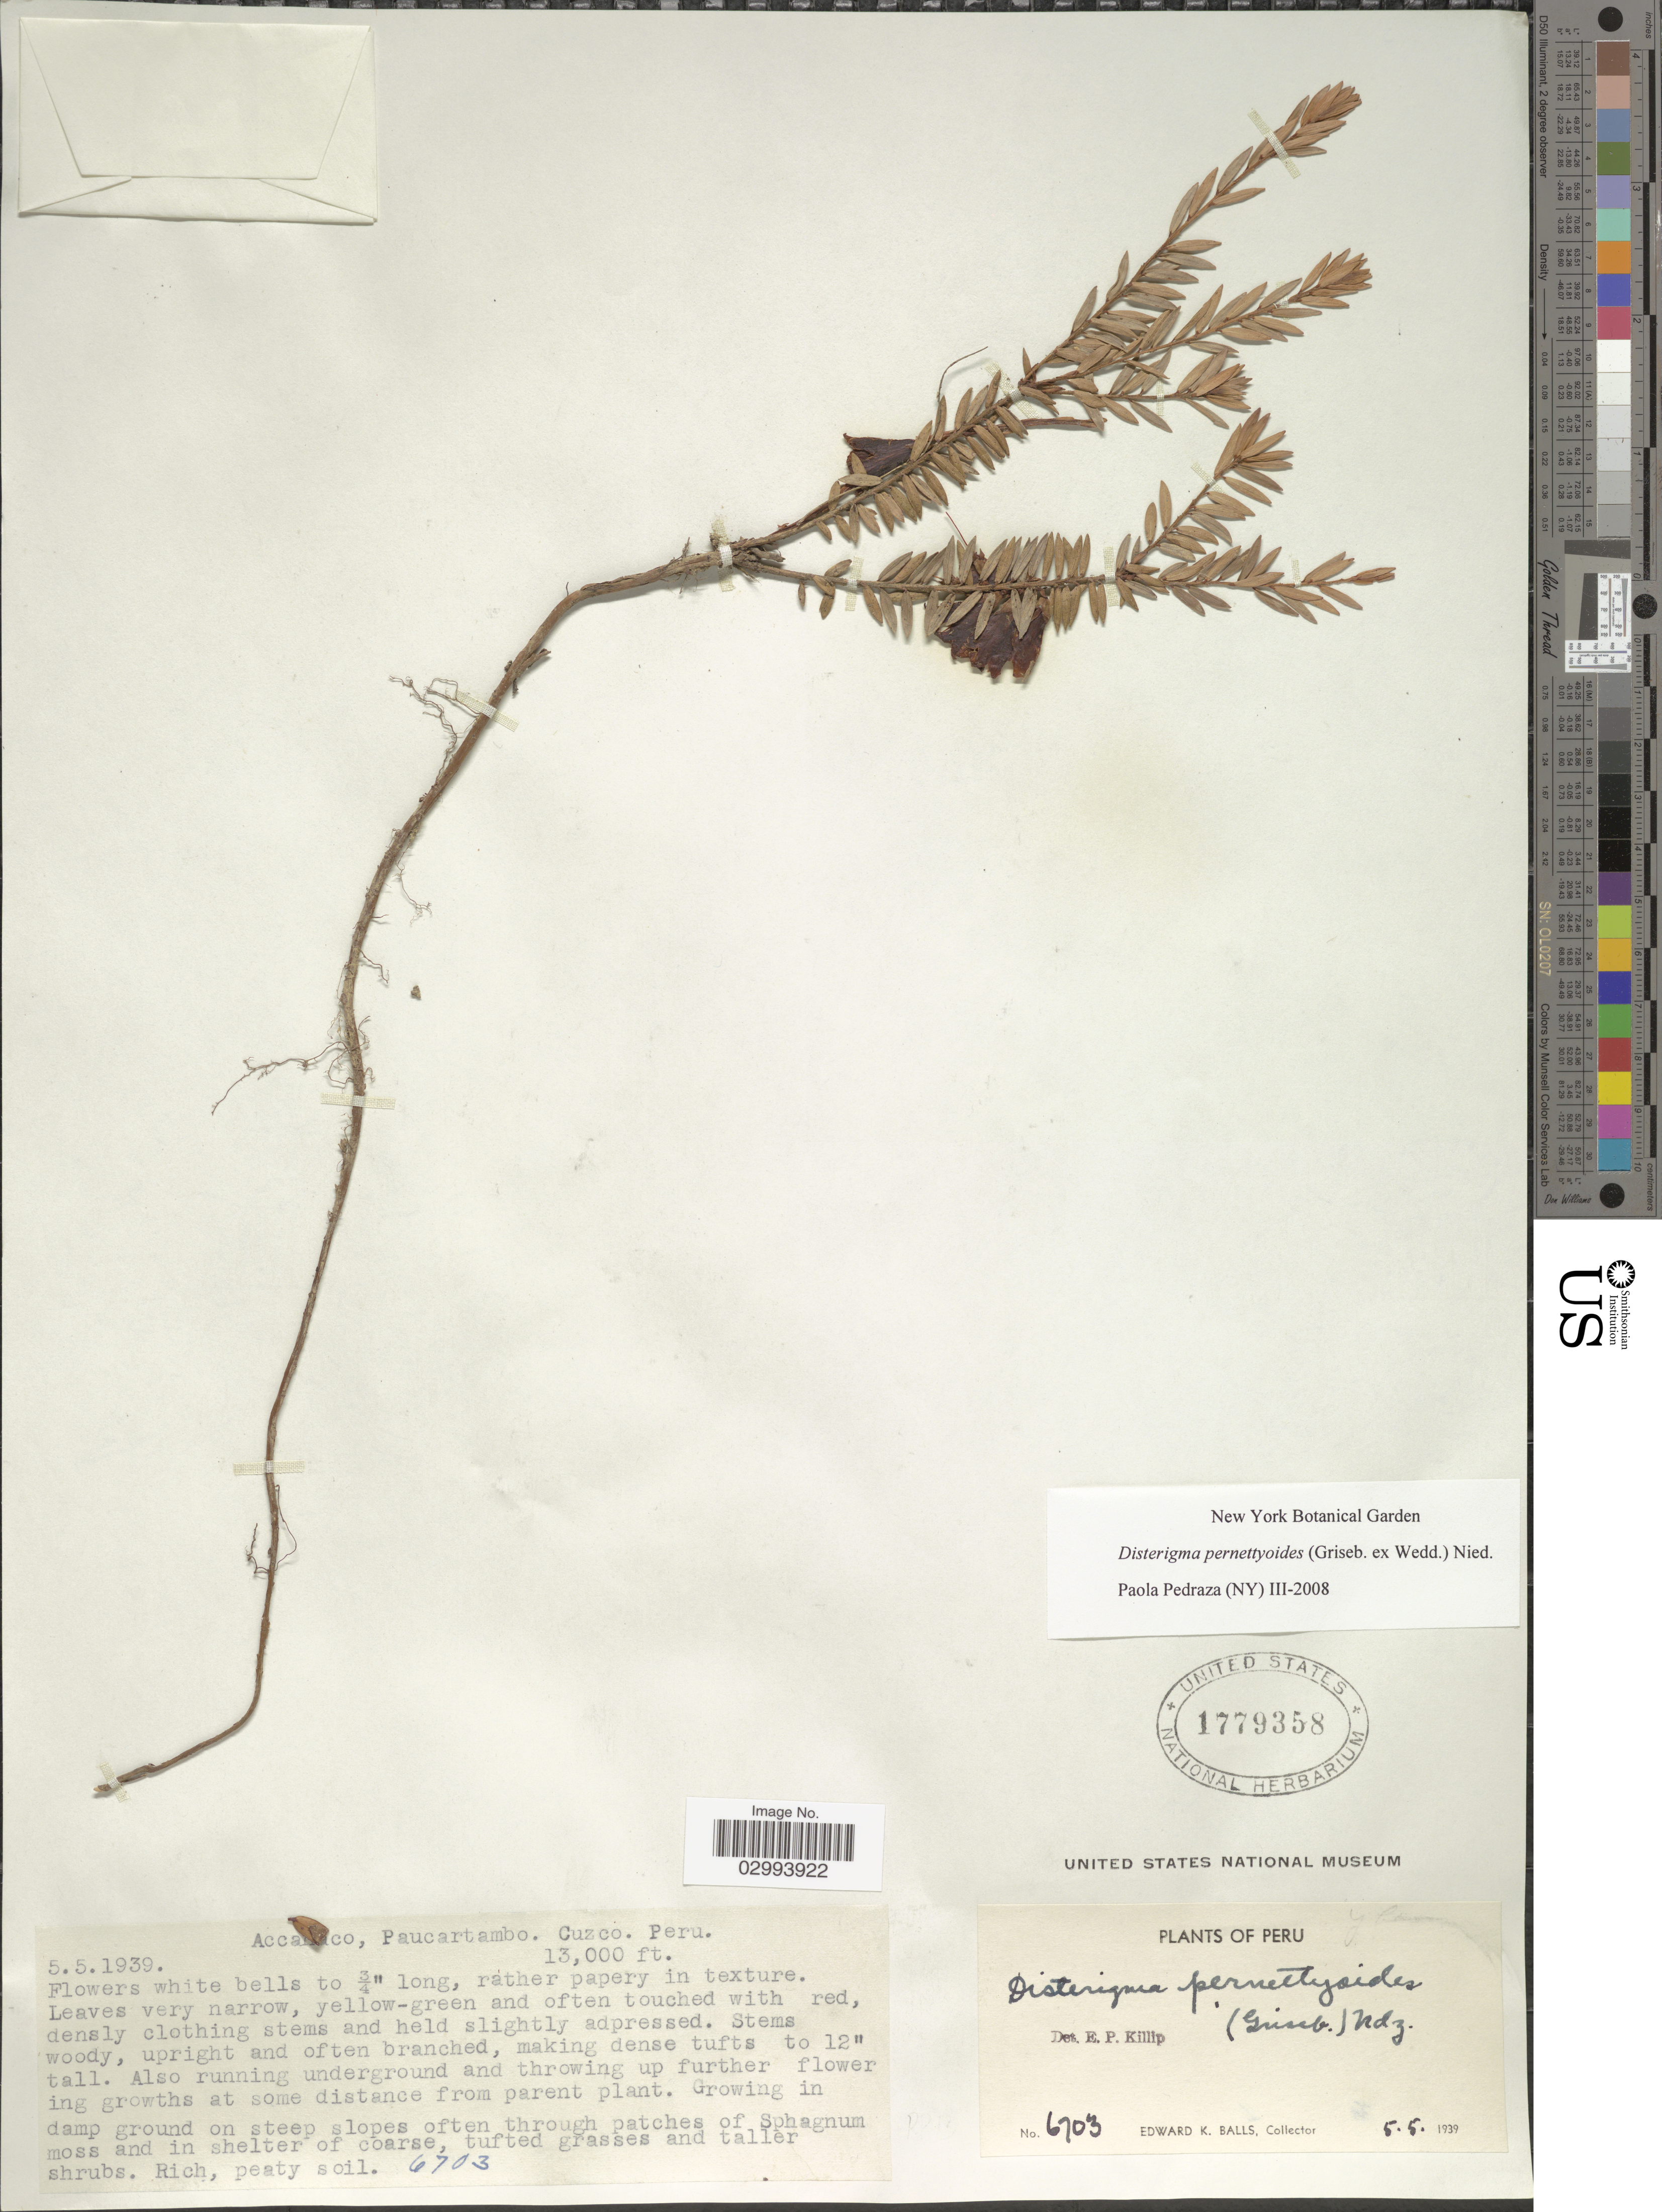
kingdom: Plantae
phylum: Tracheophyta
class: Magnoliopsida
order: Ericales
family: Ericaceae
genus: Disterigma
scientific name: Disterigma pernettyoides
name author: (Griseb.) Nied.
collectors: E. K. Balls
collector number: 6703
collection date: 1939-05-05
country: Peru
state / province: Cusco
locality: Accanaco, Paucartambo, Cuzco.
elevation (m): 3962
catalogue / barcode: US 1779358